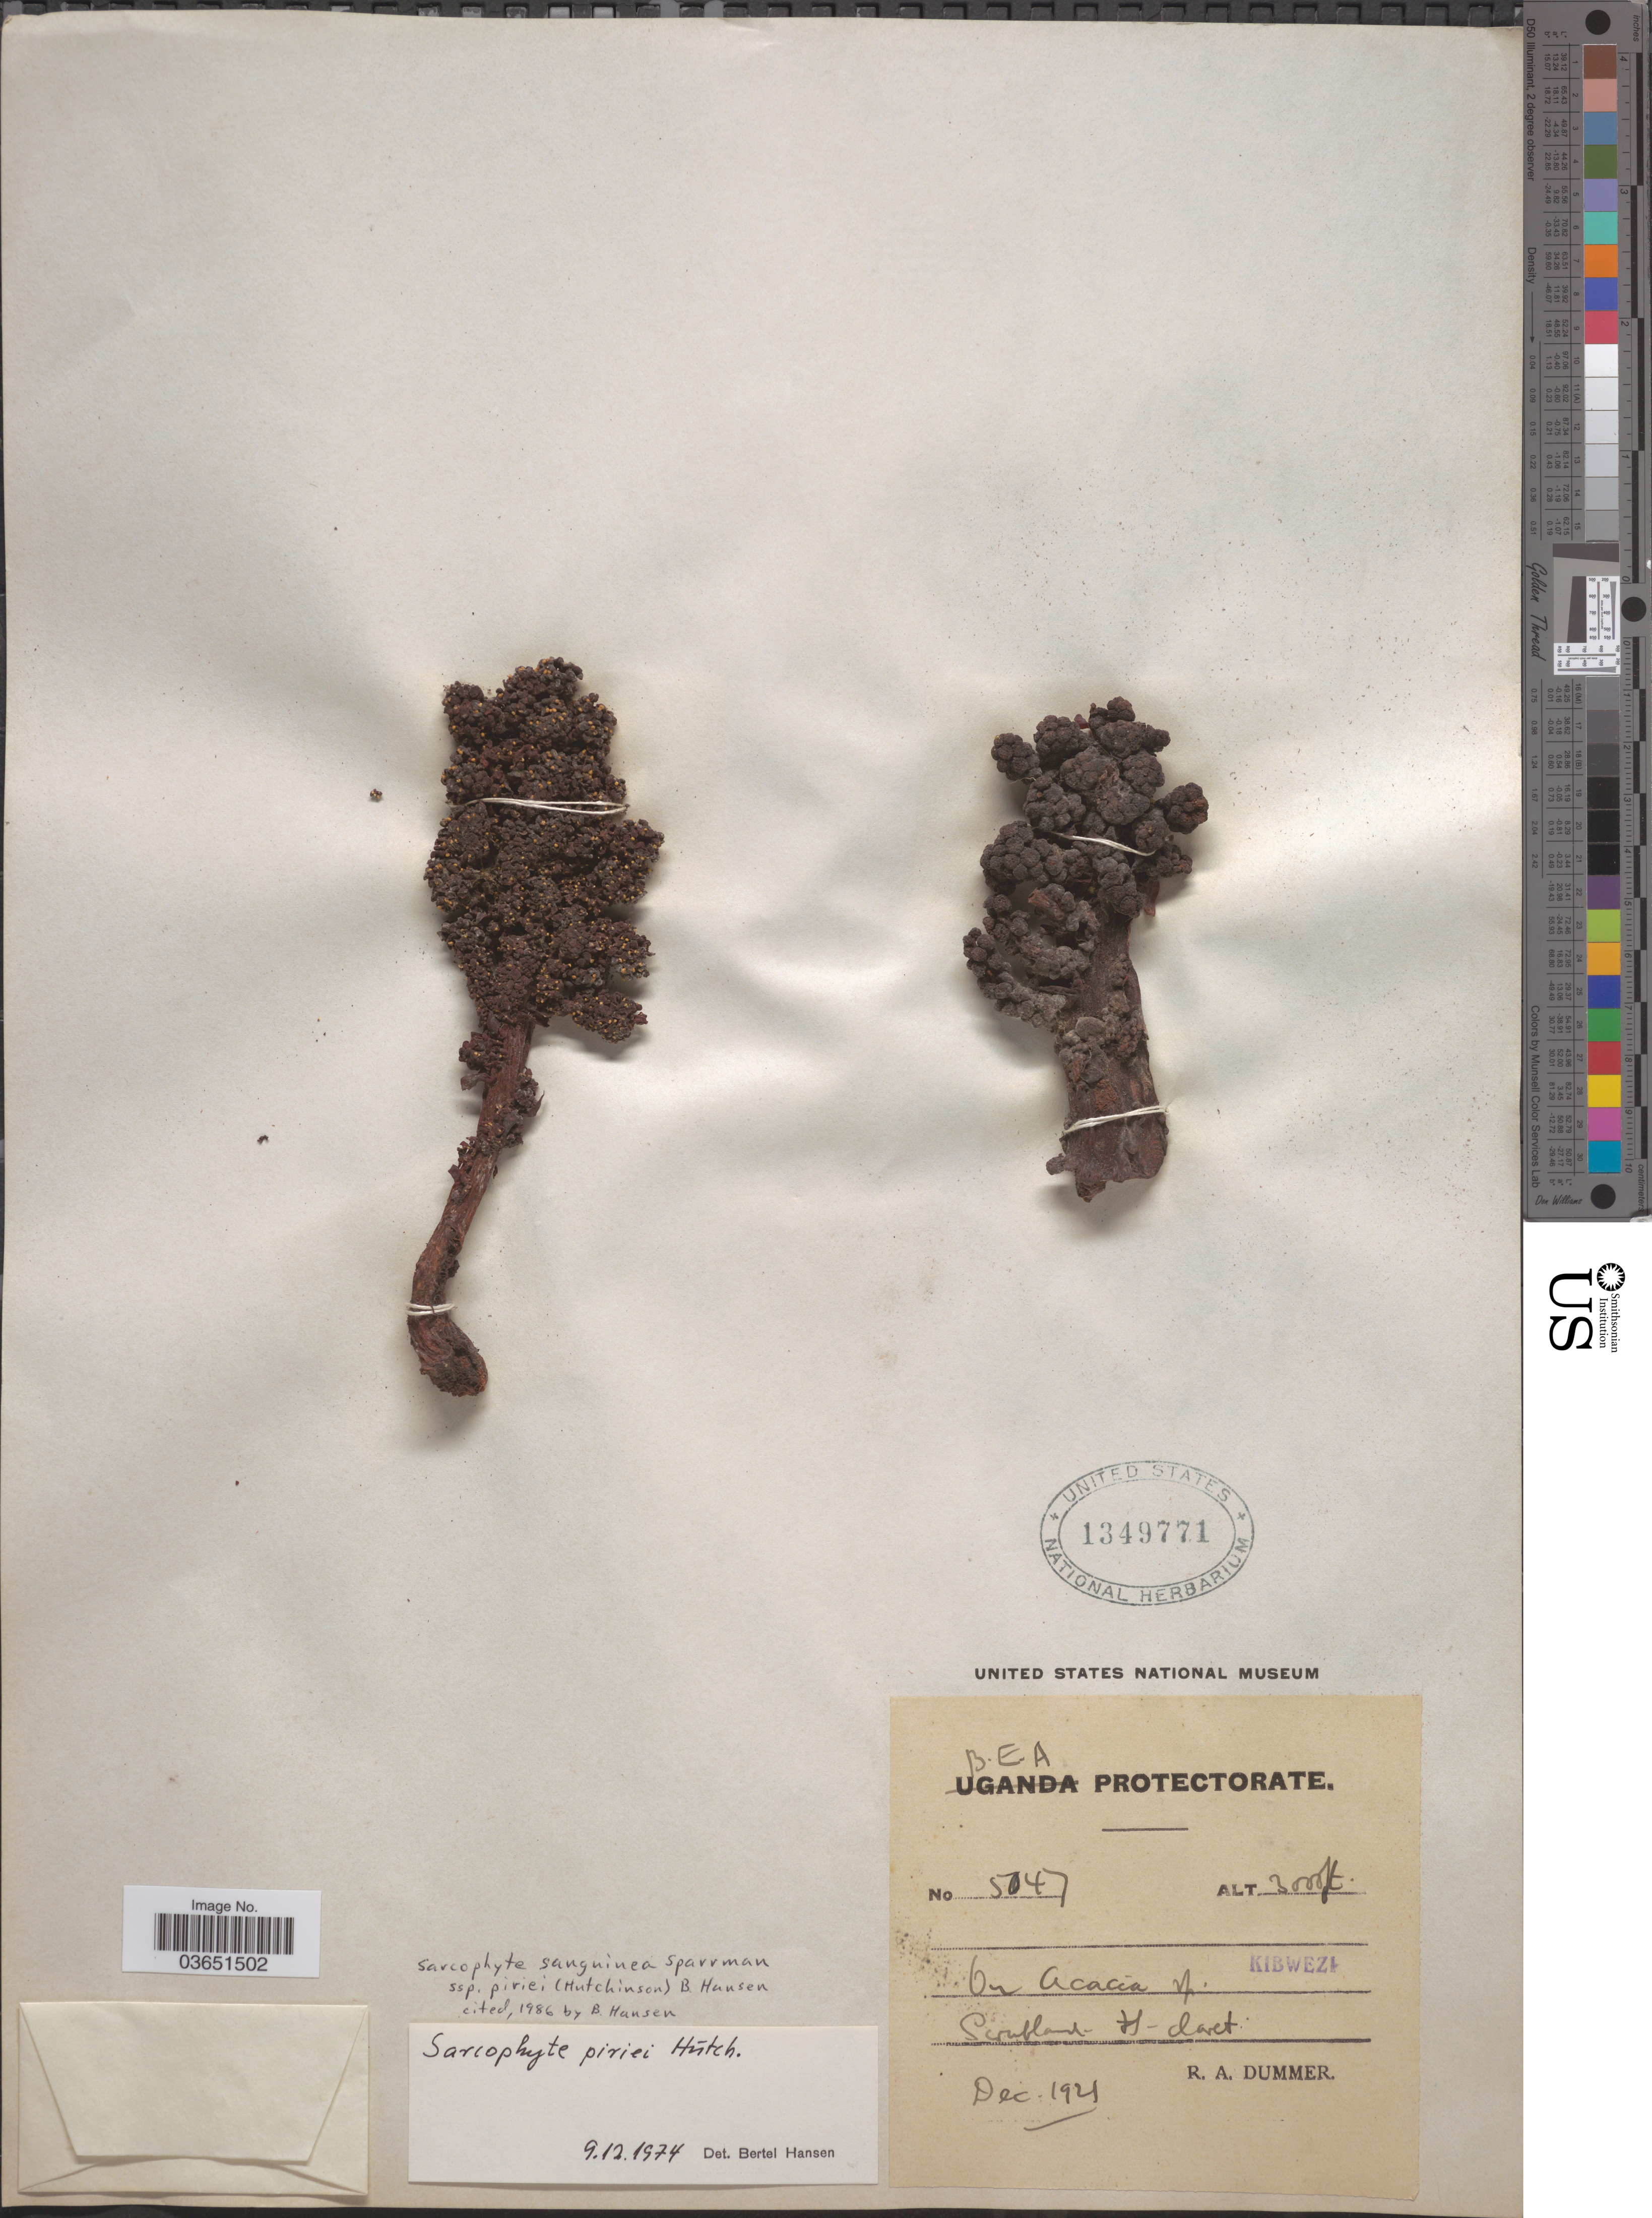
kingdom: Plantae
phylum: Tracheophyta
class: Magnoliopsida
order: Santalales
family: Balanophoraceae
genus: Sarcophyte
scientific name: Sarcophyte sanguinea subsp. piriei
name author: (Hutch.) Hansen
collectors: R. Dümmer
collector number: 5047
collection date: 1921-12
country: Kenya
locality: B.E.A. Protectorate. Kibwezi.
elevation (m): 914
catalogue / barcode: US 1349771